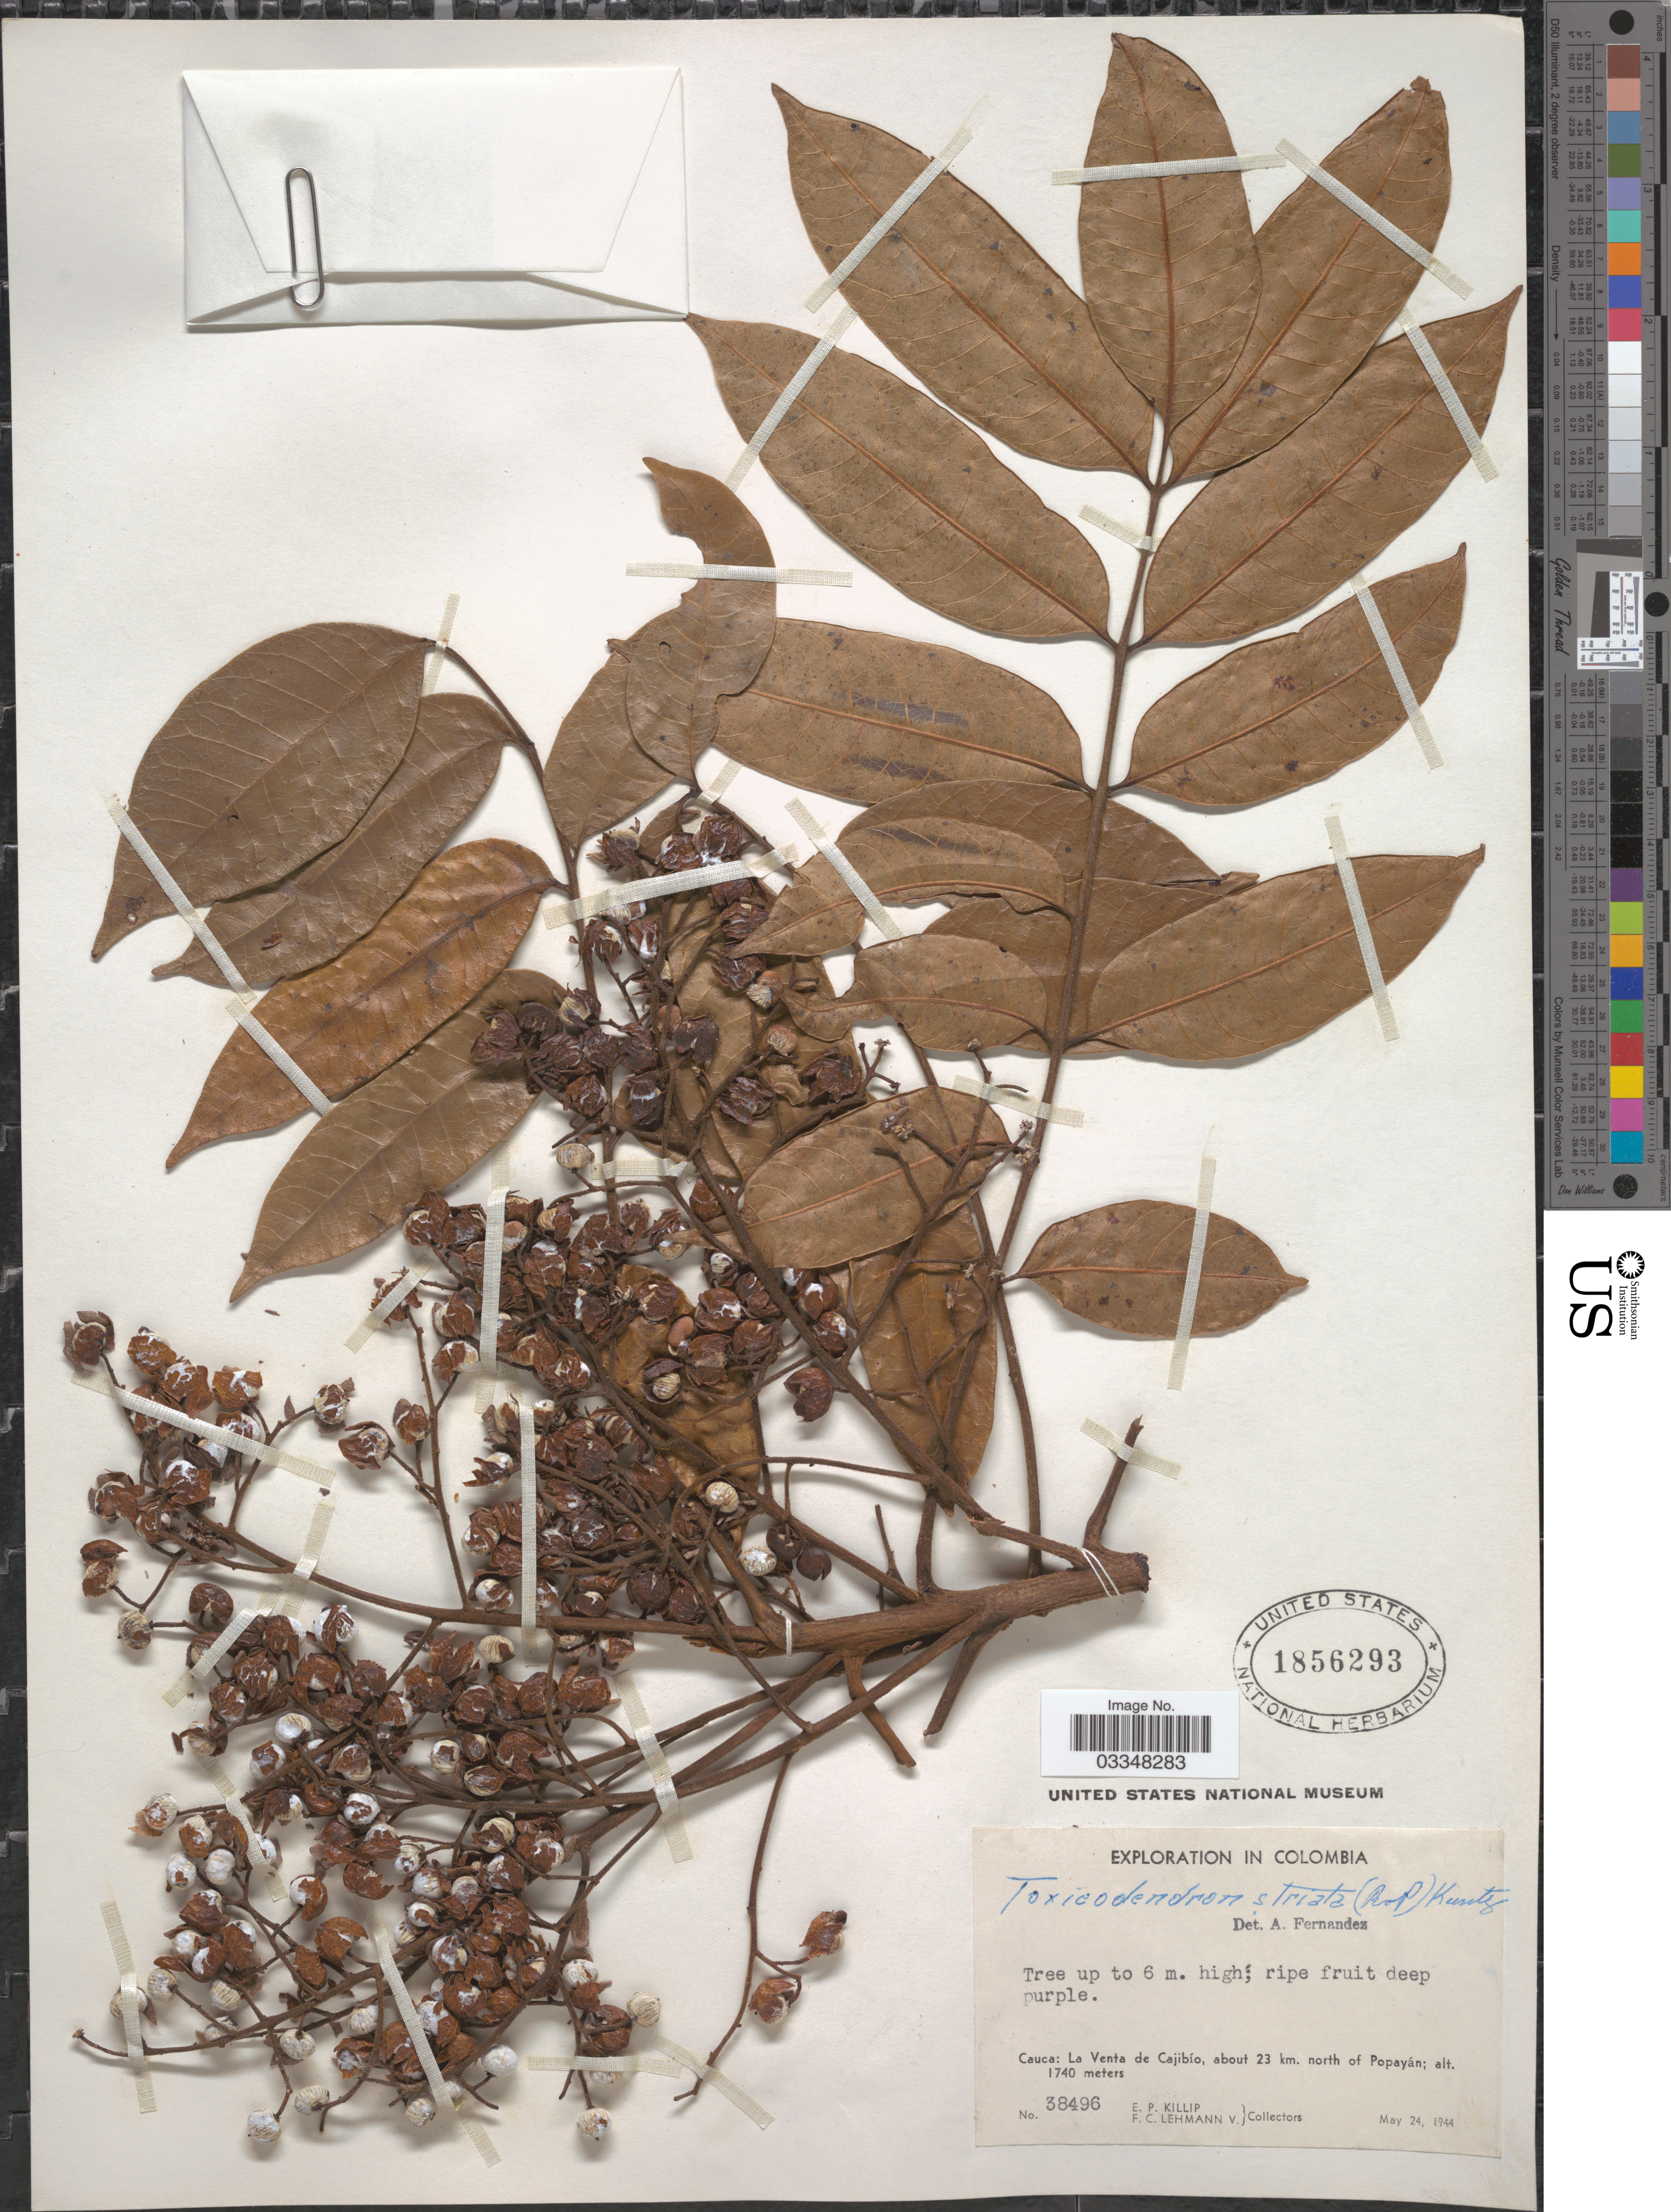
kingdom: Plantae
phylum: Tracheophyta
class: Magnoliopsida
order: Sapindales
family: Anacardiaceae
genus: Toxicodendron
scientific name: Toxicodendron striatum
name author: (Ruiz & Pav.) Kuntze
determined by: Mitchell, John D.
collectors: E. P. Killip & F. Lehmann v.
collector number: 38496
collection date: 1944-05-24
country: Colombia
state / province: Cauca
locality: La Venta de Cajibío, about 23 km. north of Popayán.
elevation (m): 1740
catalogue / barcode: US 1865293